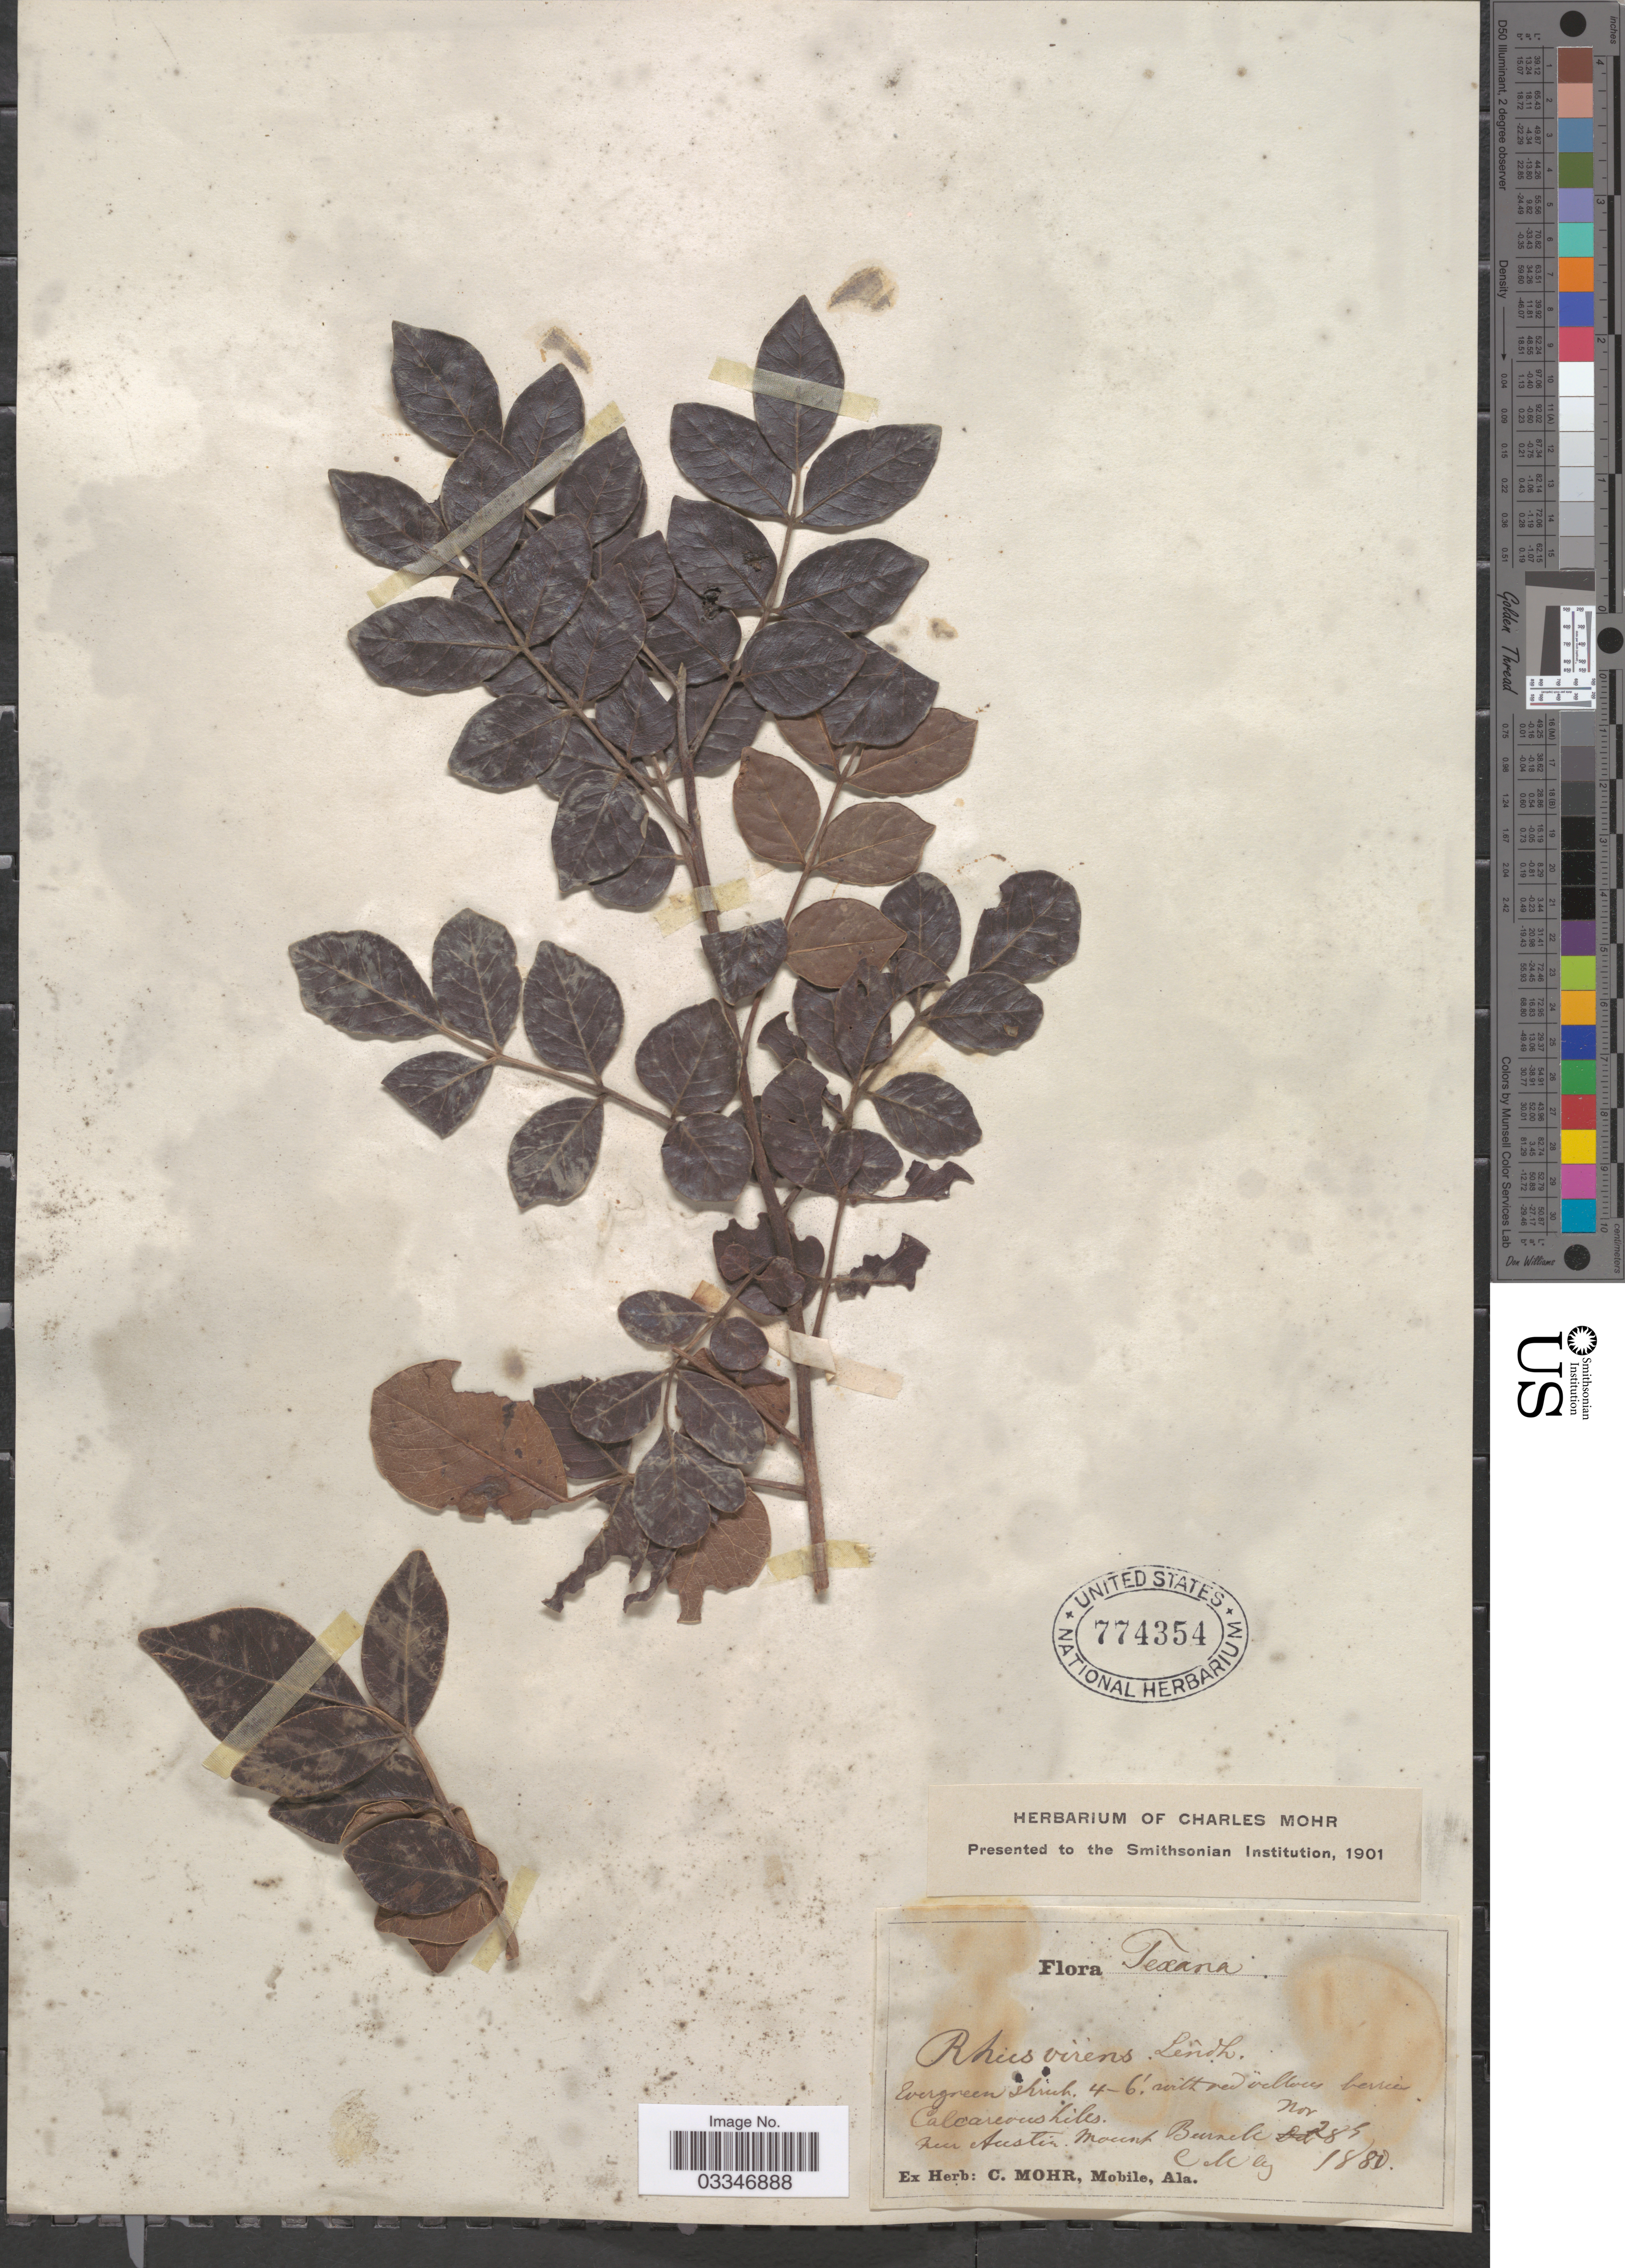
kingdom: Plantae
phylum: Tracheophyta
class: Magnoliopsida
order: Sapindales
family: Anacardiaceae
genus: Rhus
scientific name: Rhus virens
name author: Lindh. ex A. Gray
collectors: C. T. Mohr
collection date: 1880-11-28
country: United States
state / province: Texas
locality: Near Austin, Mount Bonnell.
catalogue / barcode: US 774354